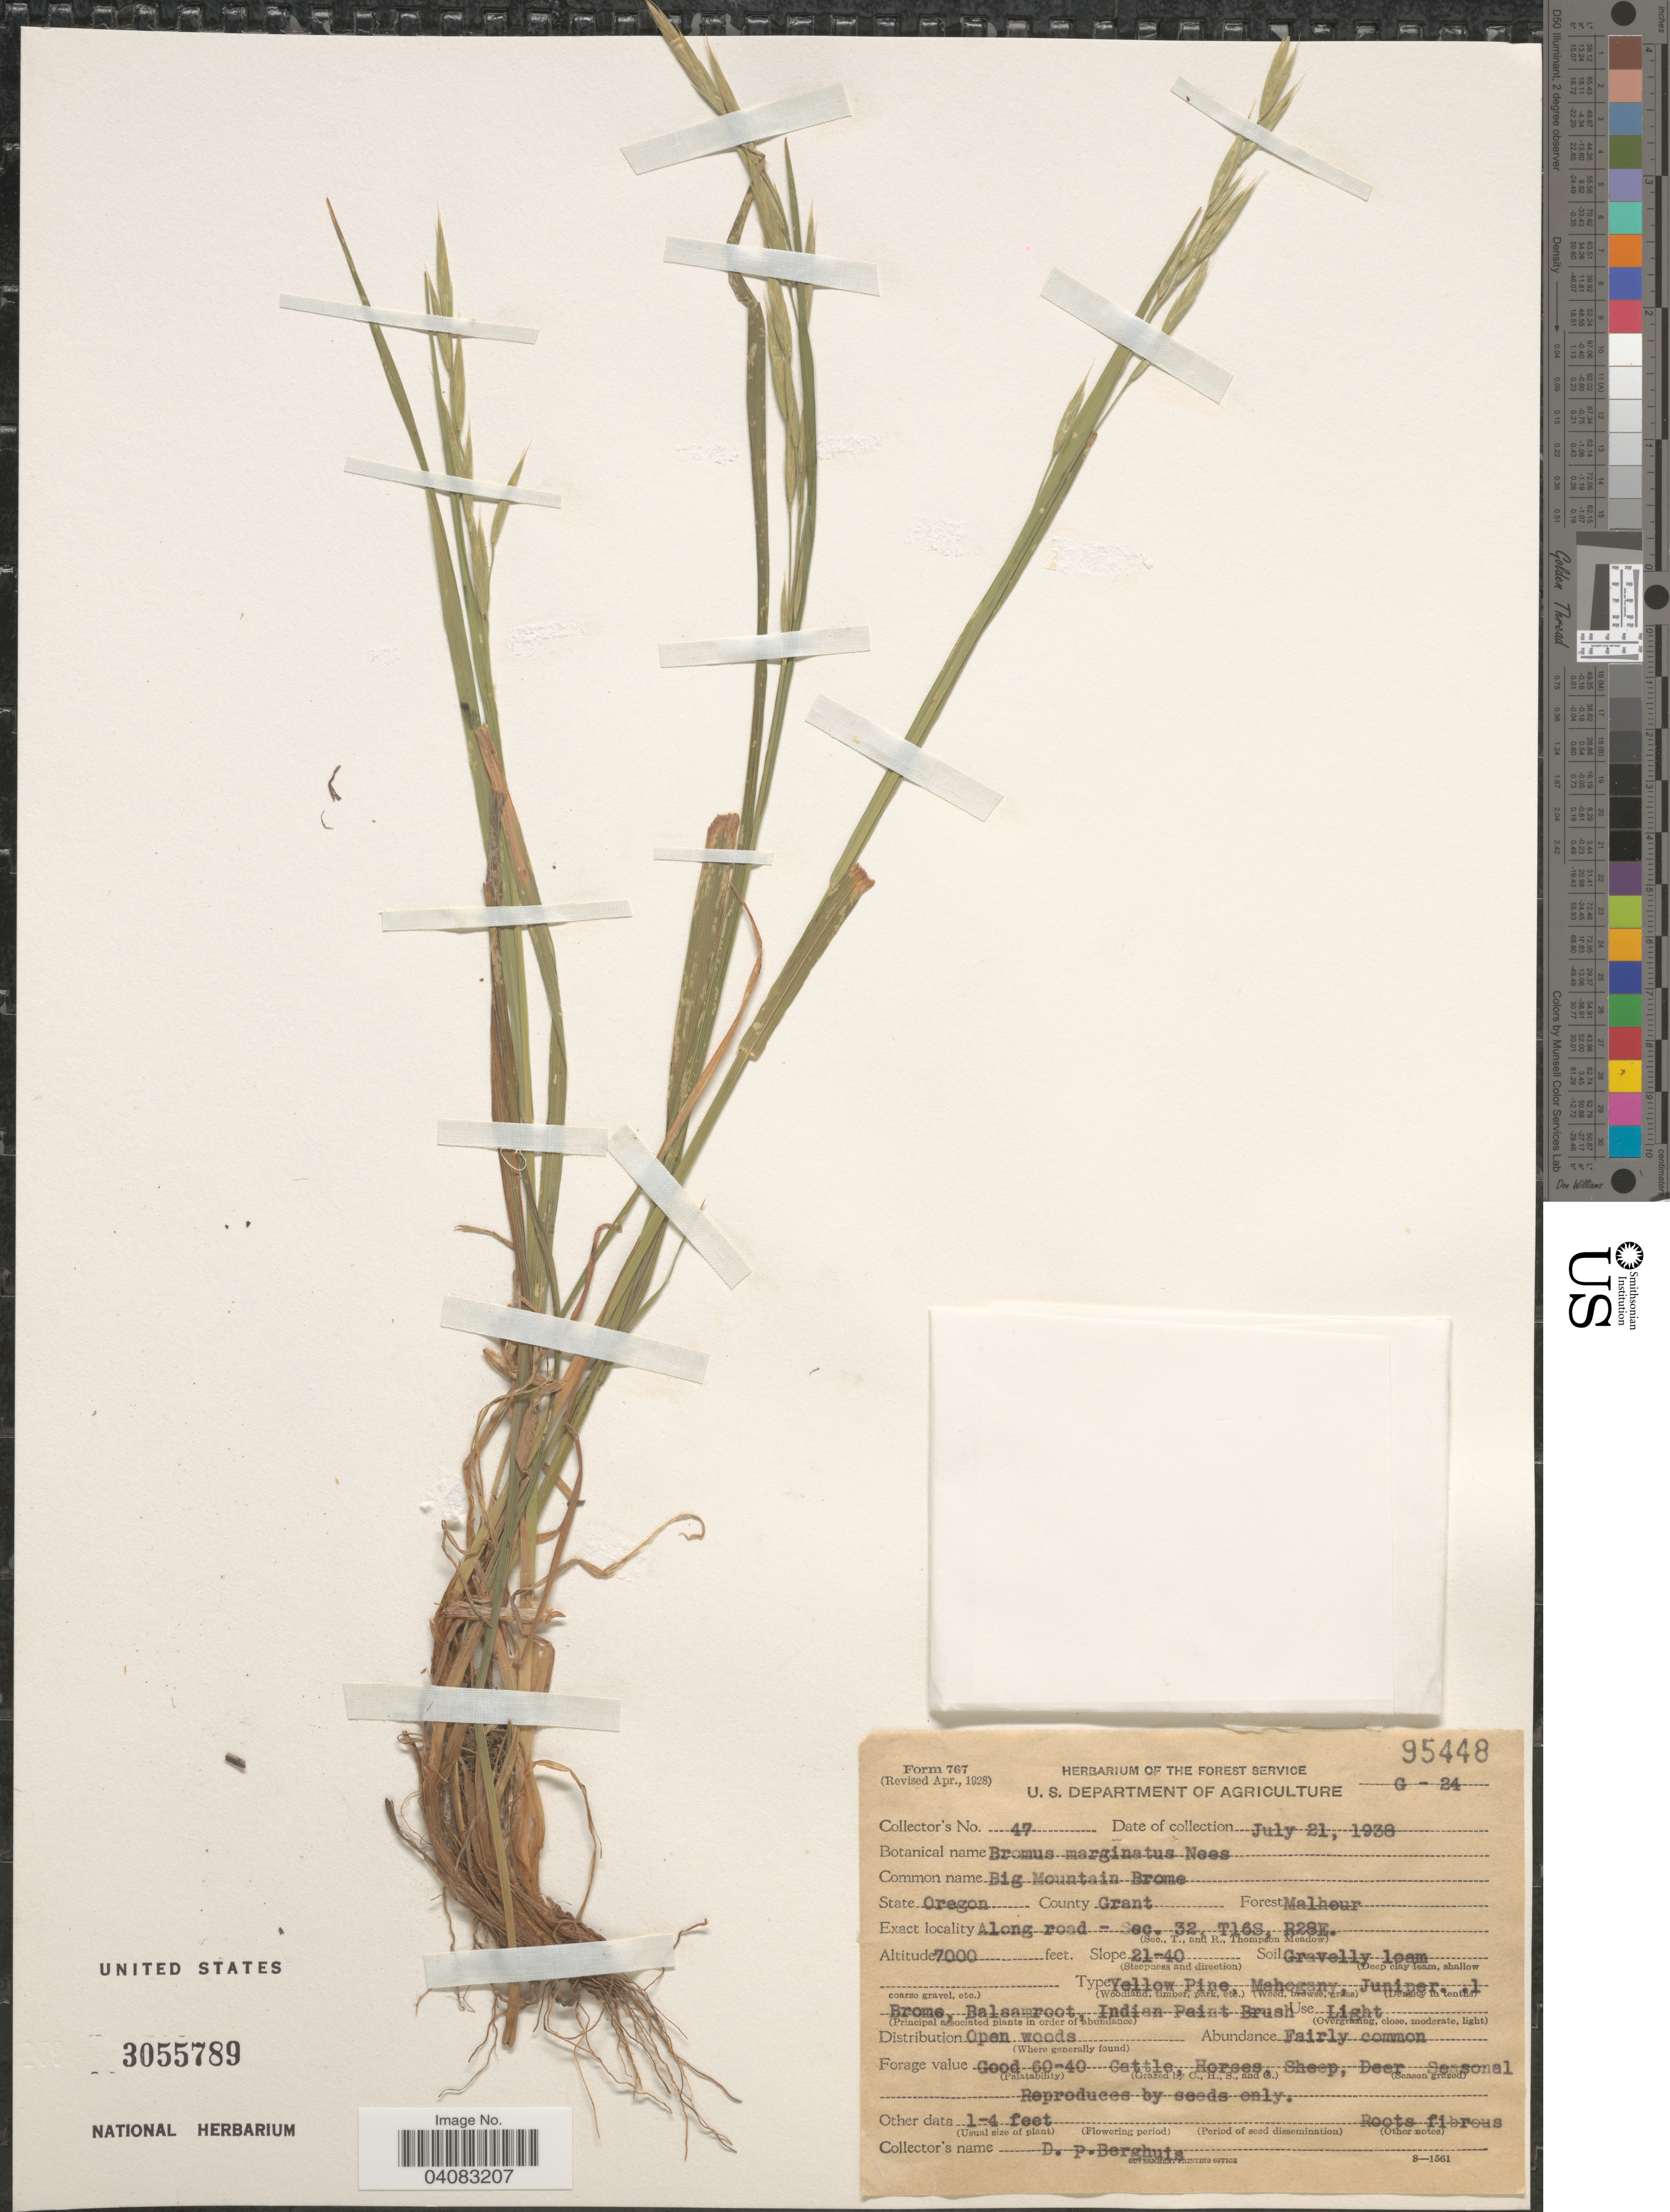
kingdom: Plantae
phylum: Tracheophyta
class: Liliopsida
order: Poales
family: Poaceae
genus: Bromus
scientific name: Bromus marginatus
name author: Nees ex Steud.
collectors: D. Berghuis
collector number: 47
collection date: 1938-07-21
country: United States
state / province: Oregon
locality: County Grant. Forest Malheur. Along road - Sec. 32, T16S, R28E. Slope 21-40.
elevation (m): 2134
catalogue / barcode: US 3055789